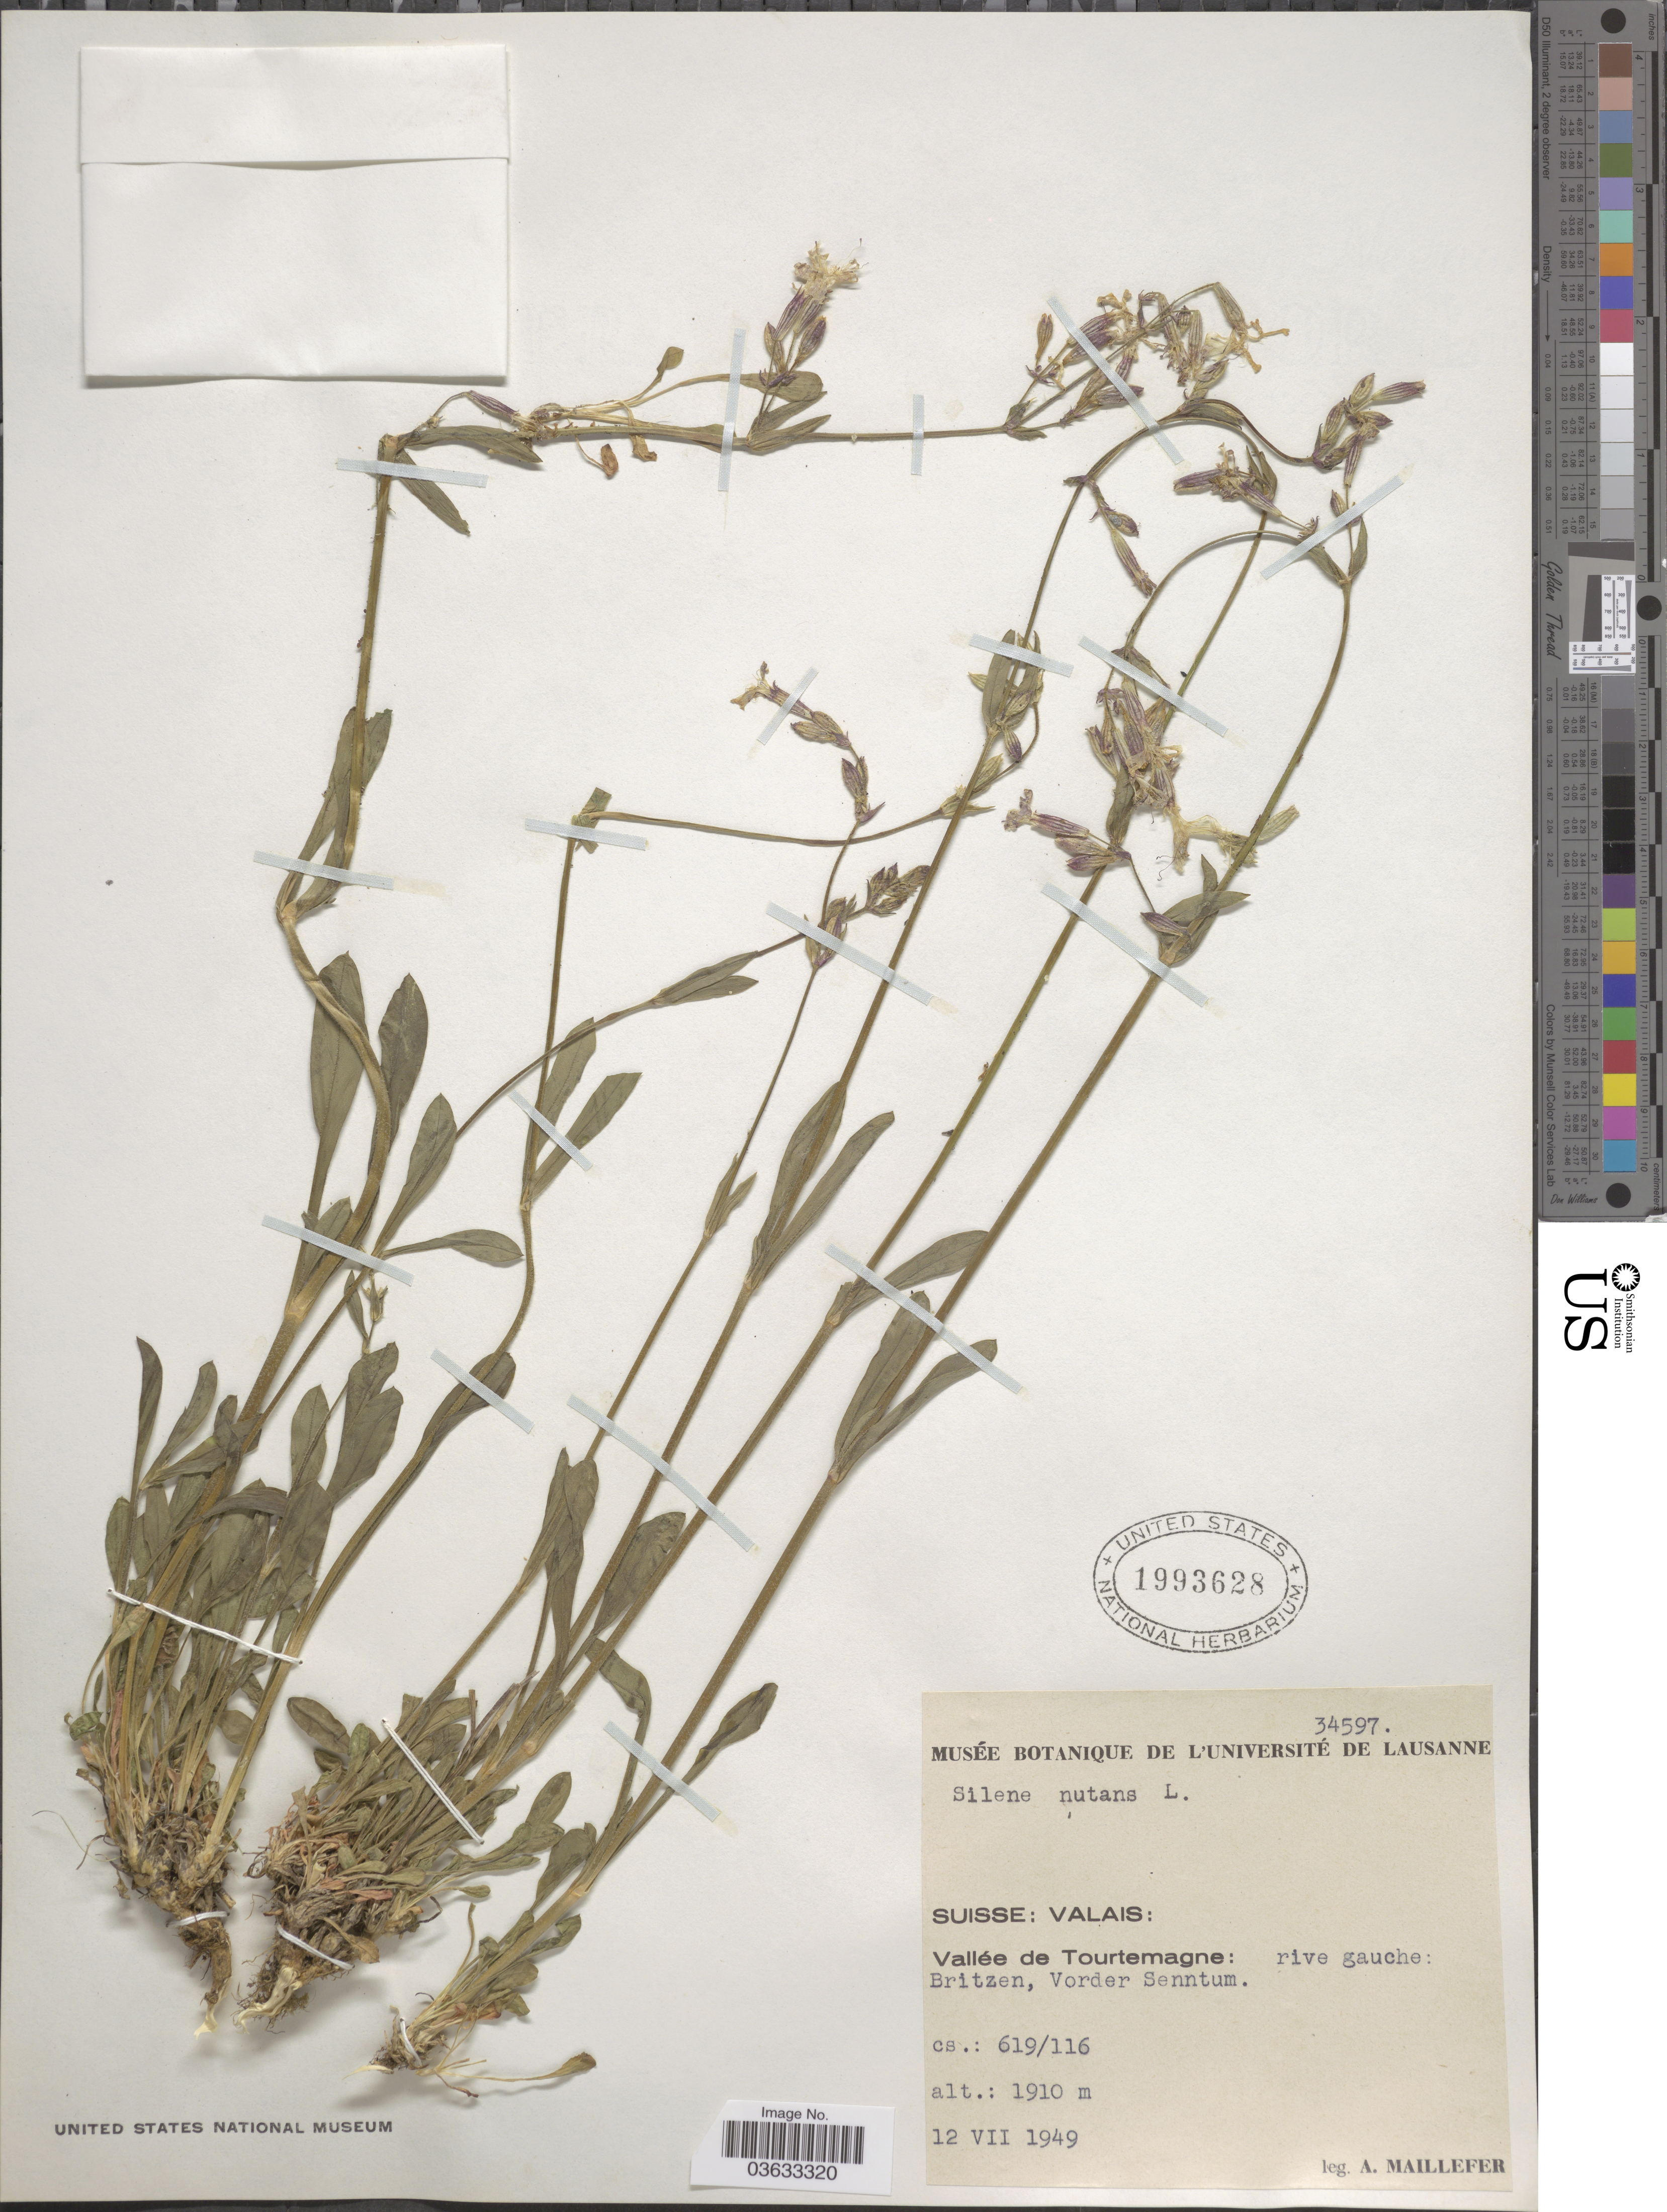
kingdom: Plantae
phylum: Tracheophyta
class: Magnoliopsida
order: Caryophyllales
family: Caryophyllaceae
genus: Silene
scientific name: Silene nutans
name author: L.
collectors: A. Maillefer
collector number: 34597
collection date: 1949-07-12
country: Switzerland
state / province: Valais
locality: Suisse. Vallée de Tourtemagne: rive gauche: Britzen, Vorder Senntum.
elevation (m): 1910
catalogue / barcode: US 1993628